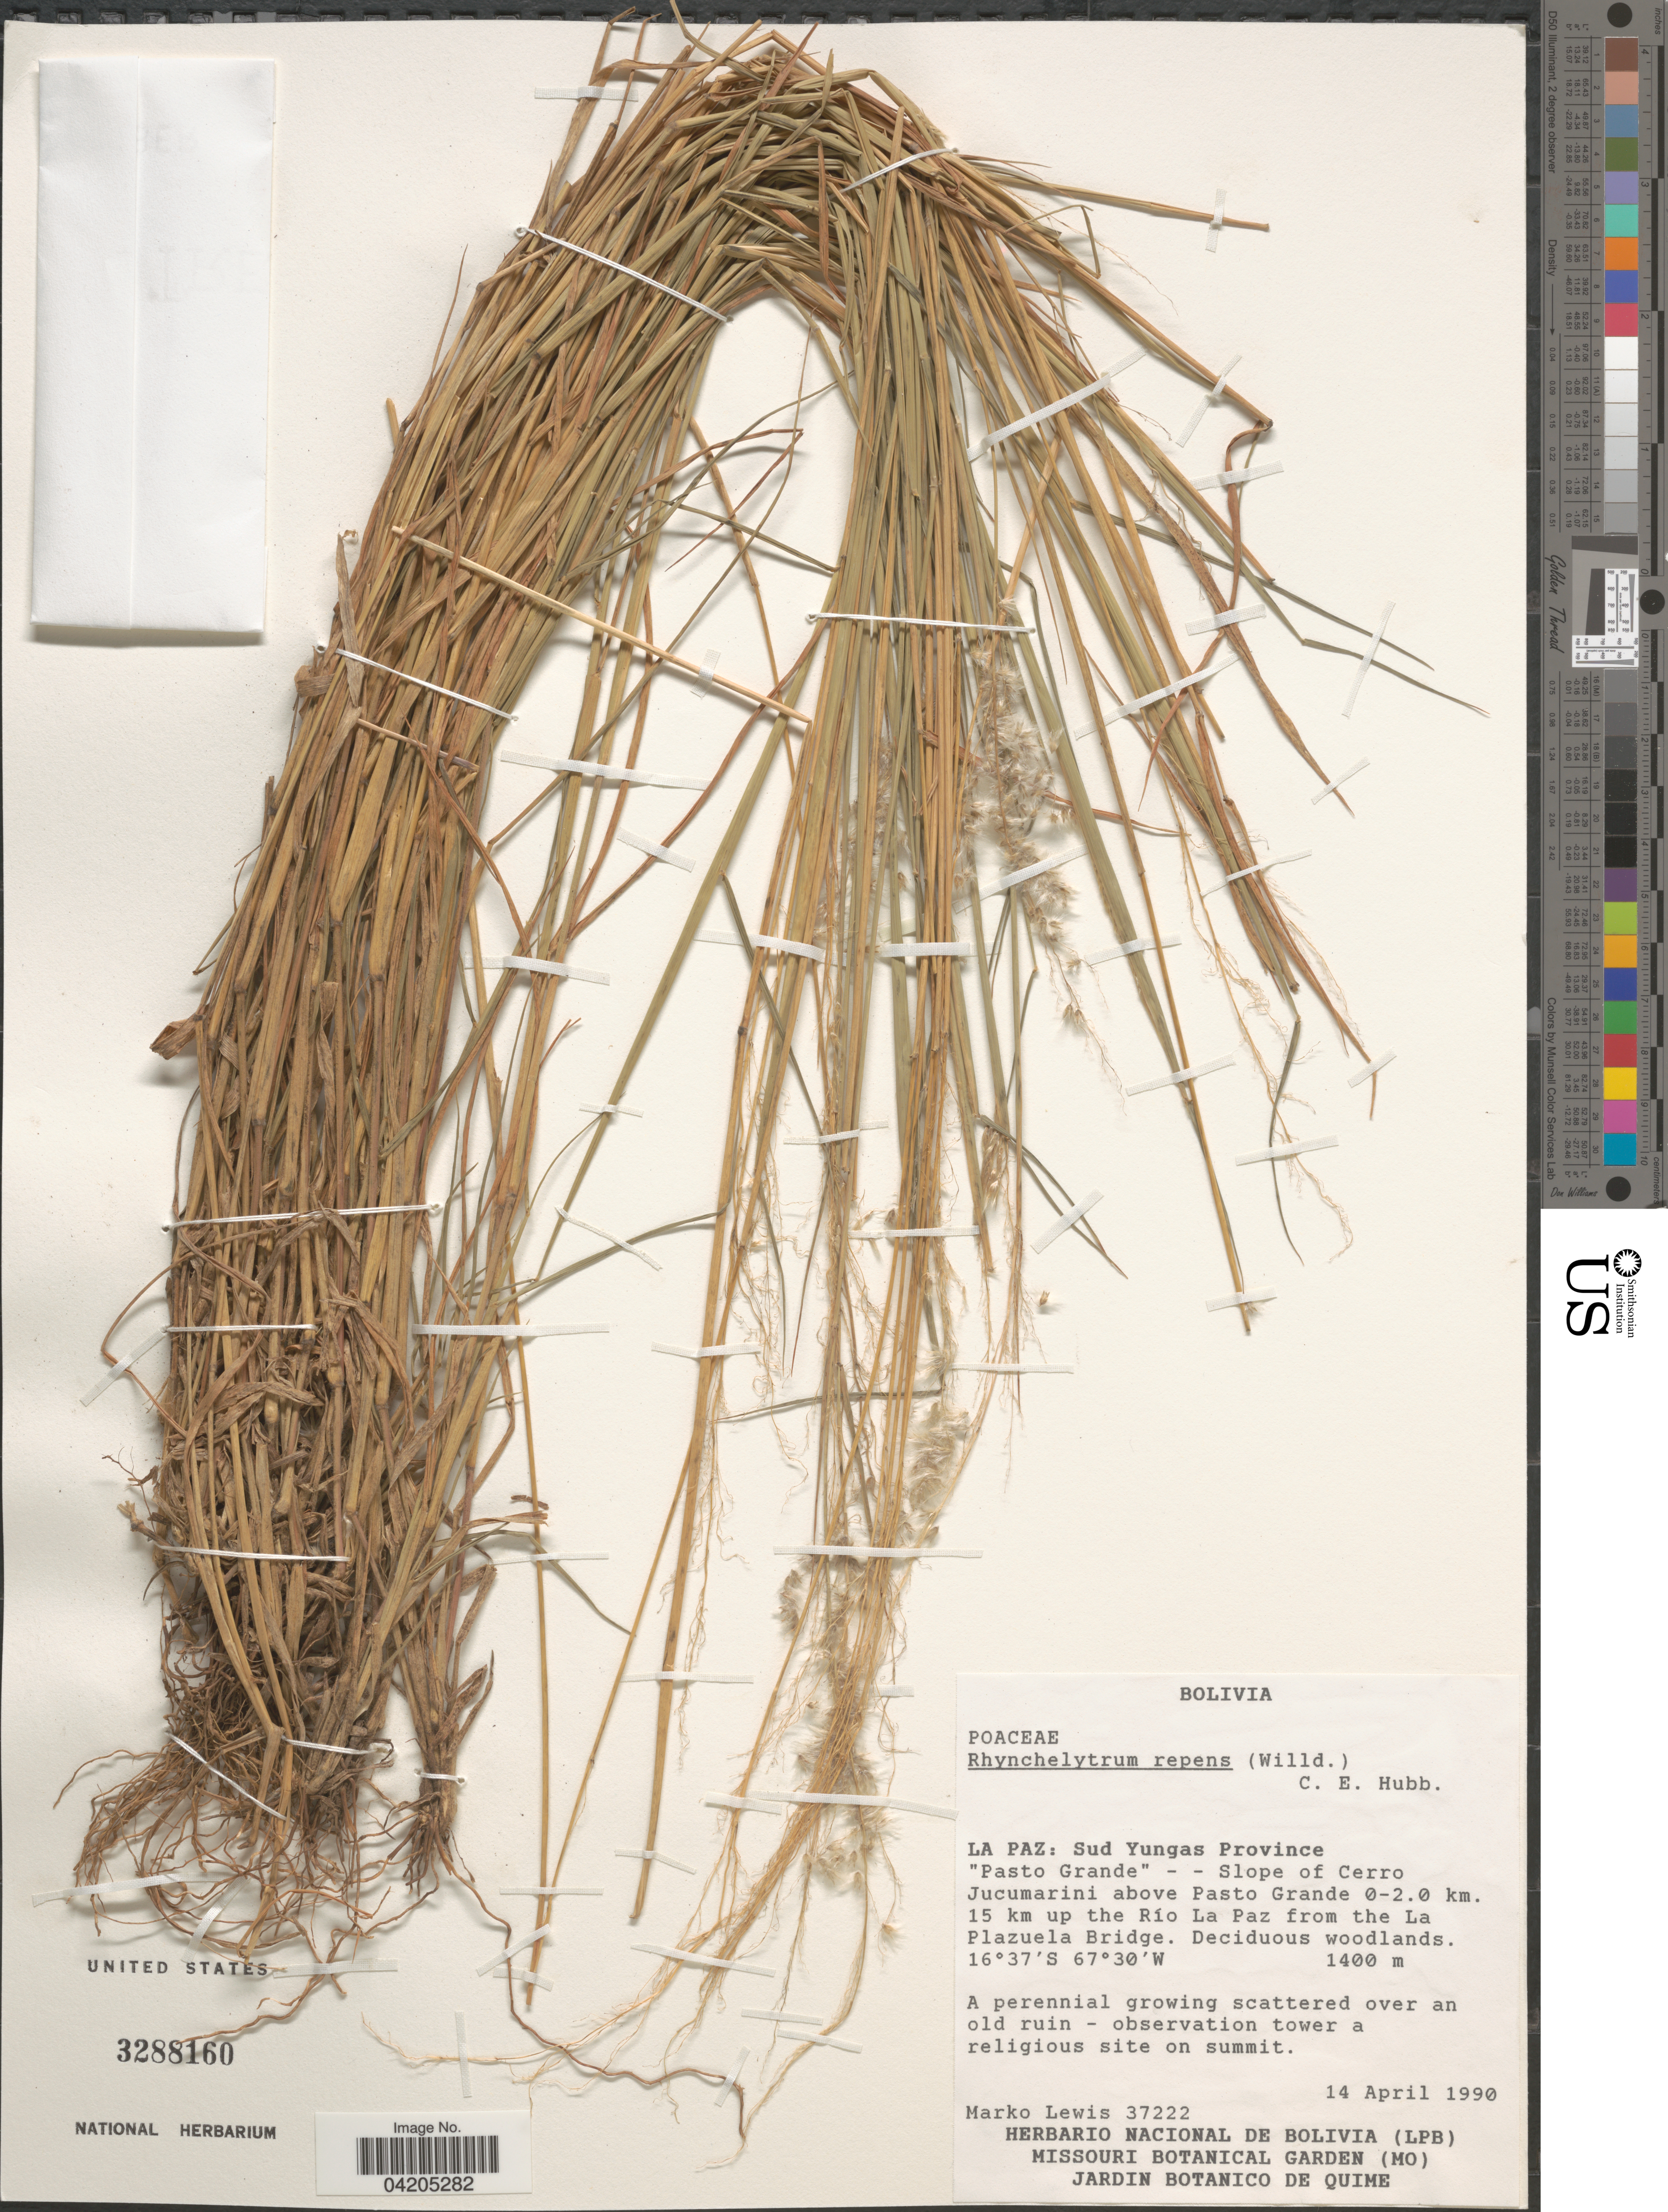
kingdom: Plantae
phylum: Tracheophyta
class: Liliopsida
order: Poales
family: Poaceae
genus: Melinis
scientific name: Melinis repens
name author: (Willd.) Zizka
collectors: M. A. Lewis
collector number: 37222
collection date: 1990-04-14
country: Bolivia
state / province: La Paz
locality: Sud Yungas Province. "Pasto Grande" - - Slope of Cerro Jucumarini above Pasto Grande 0-2.0 km. 15 km up the Río La Paz from the La Plazuela Bridge.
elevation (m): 1400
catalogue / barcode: US 3288160